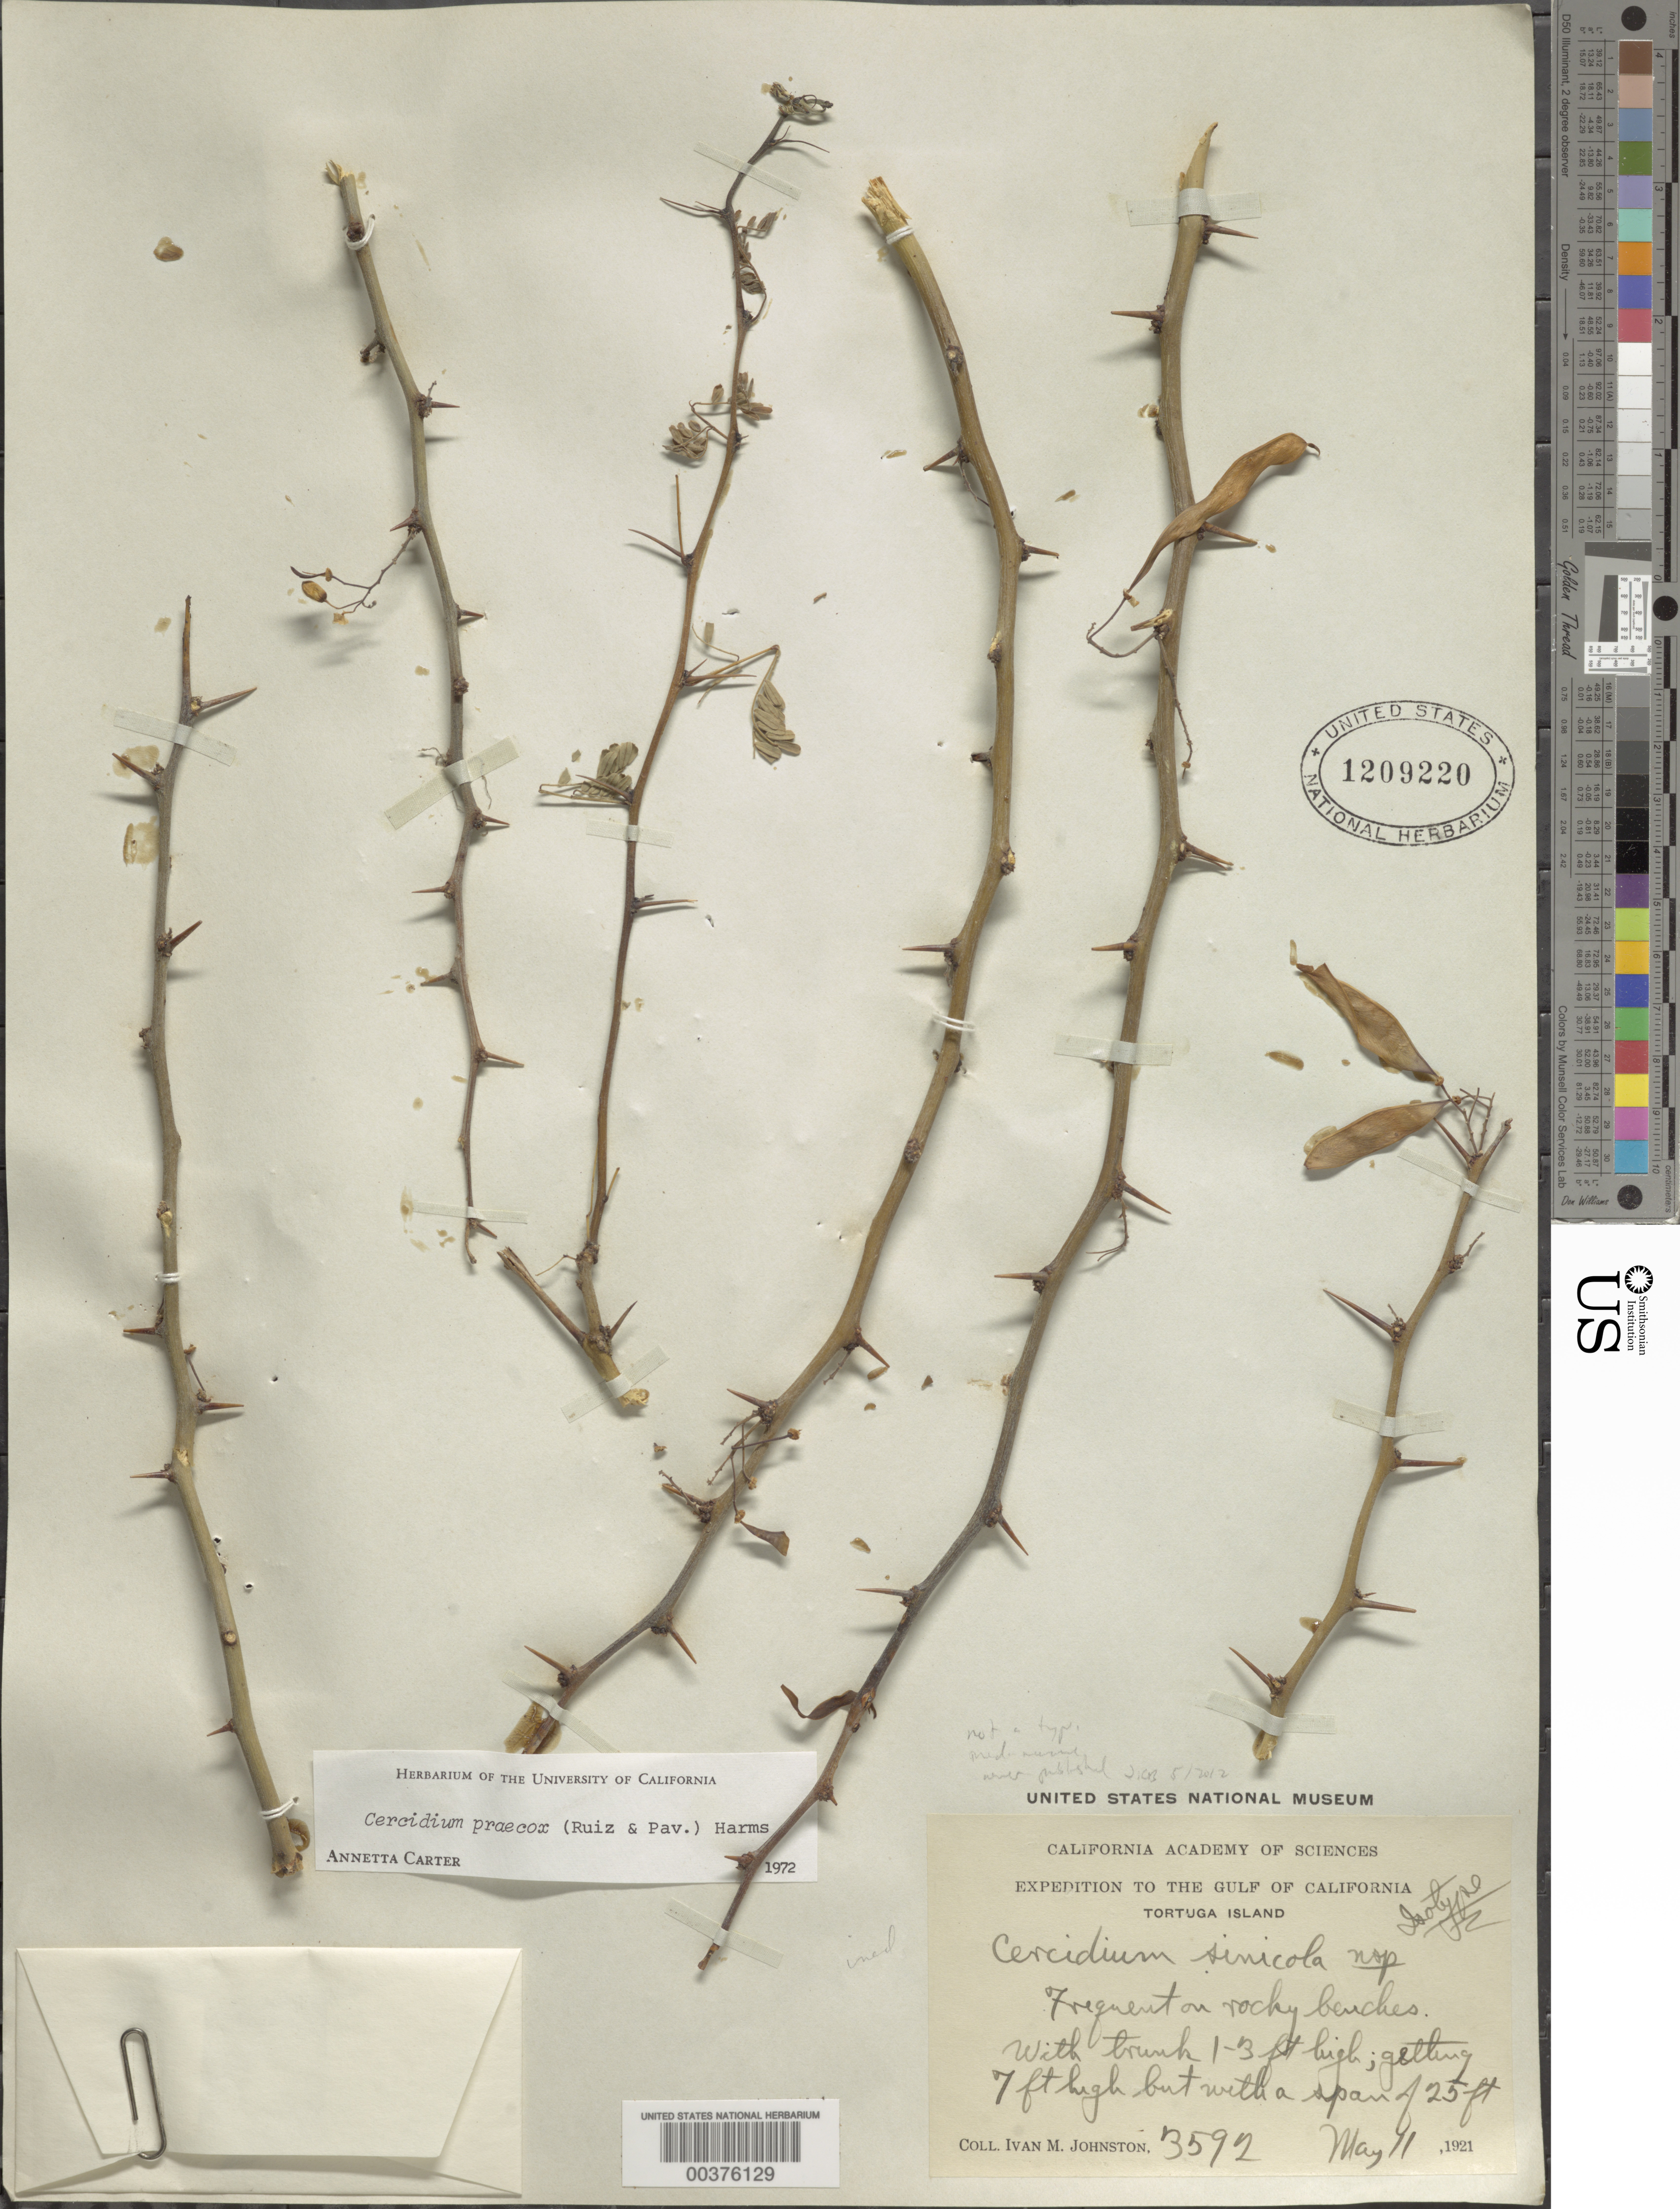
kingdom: Plantae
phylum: Tracheophyta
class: Magnoliopsida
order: Fabales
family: Fabaceae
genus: Parkinsonia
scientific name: Parkinsonia praecox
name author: (Ruiz & Pav.) J.E. Hawkins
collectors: I.M. Johnston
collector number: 3592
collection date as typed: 11 May 1921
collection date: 1921-05-11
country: Mexico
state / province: Baja California Sur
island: Tortuga Island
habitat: Rocky benches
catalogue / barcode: US 1209220